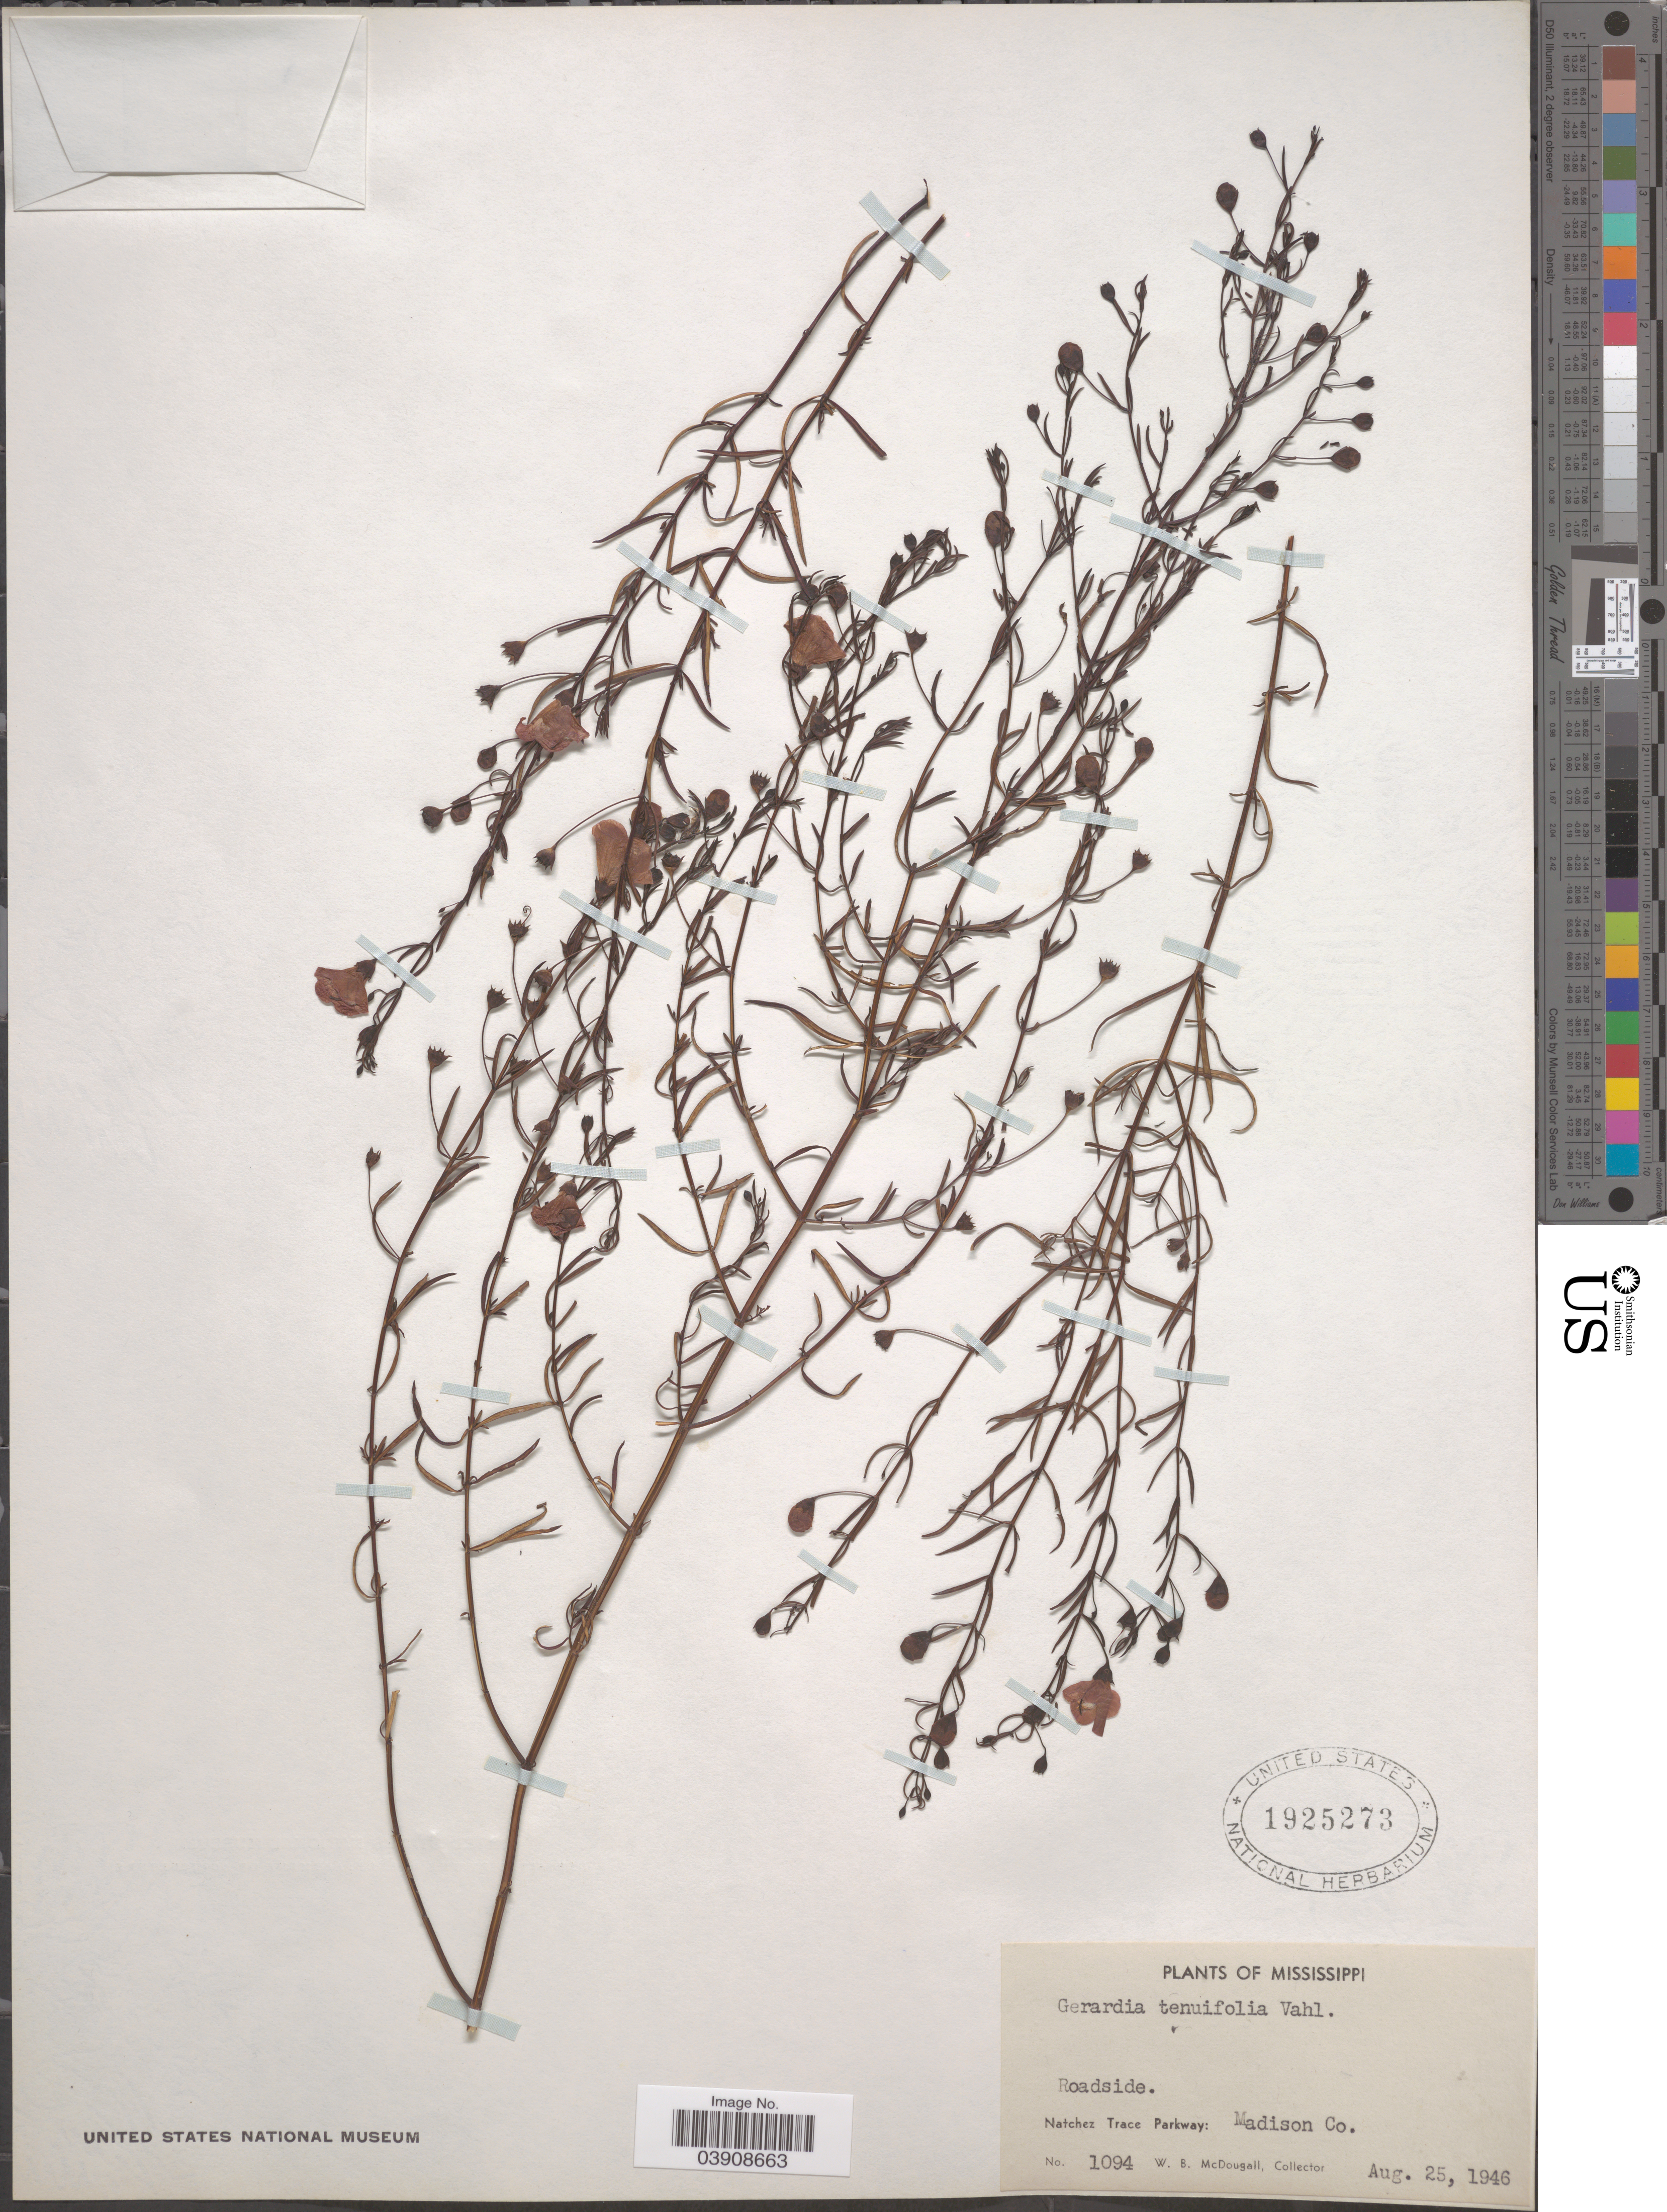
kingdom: Plantae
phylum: Tracheophyta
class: Magnoliopsida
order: Lamiales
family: Orobanchaceae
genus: Agalinis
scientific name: Agalinis tenuifolia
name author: (Vahl) Raf.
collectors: W. B. McDougall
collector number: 1094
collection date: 1946-08-25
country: United States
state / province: Mississippi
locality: Natchez Trace Parkway: Madison Co.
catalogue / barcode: US 1925273